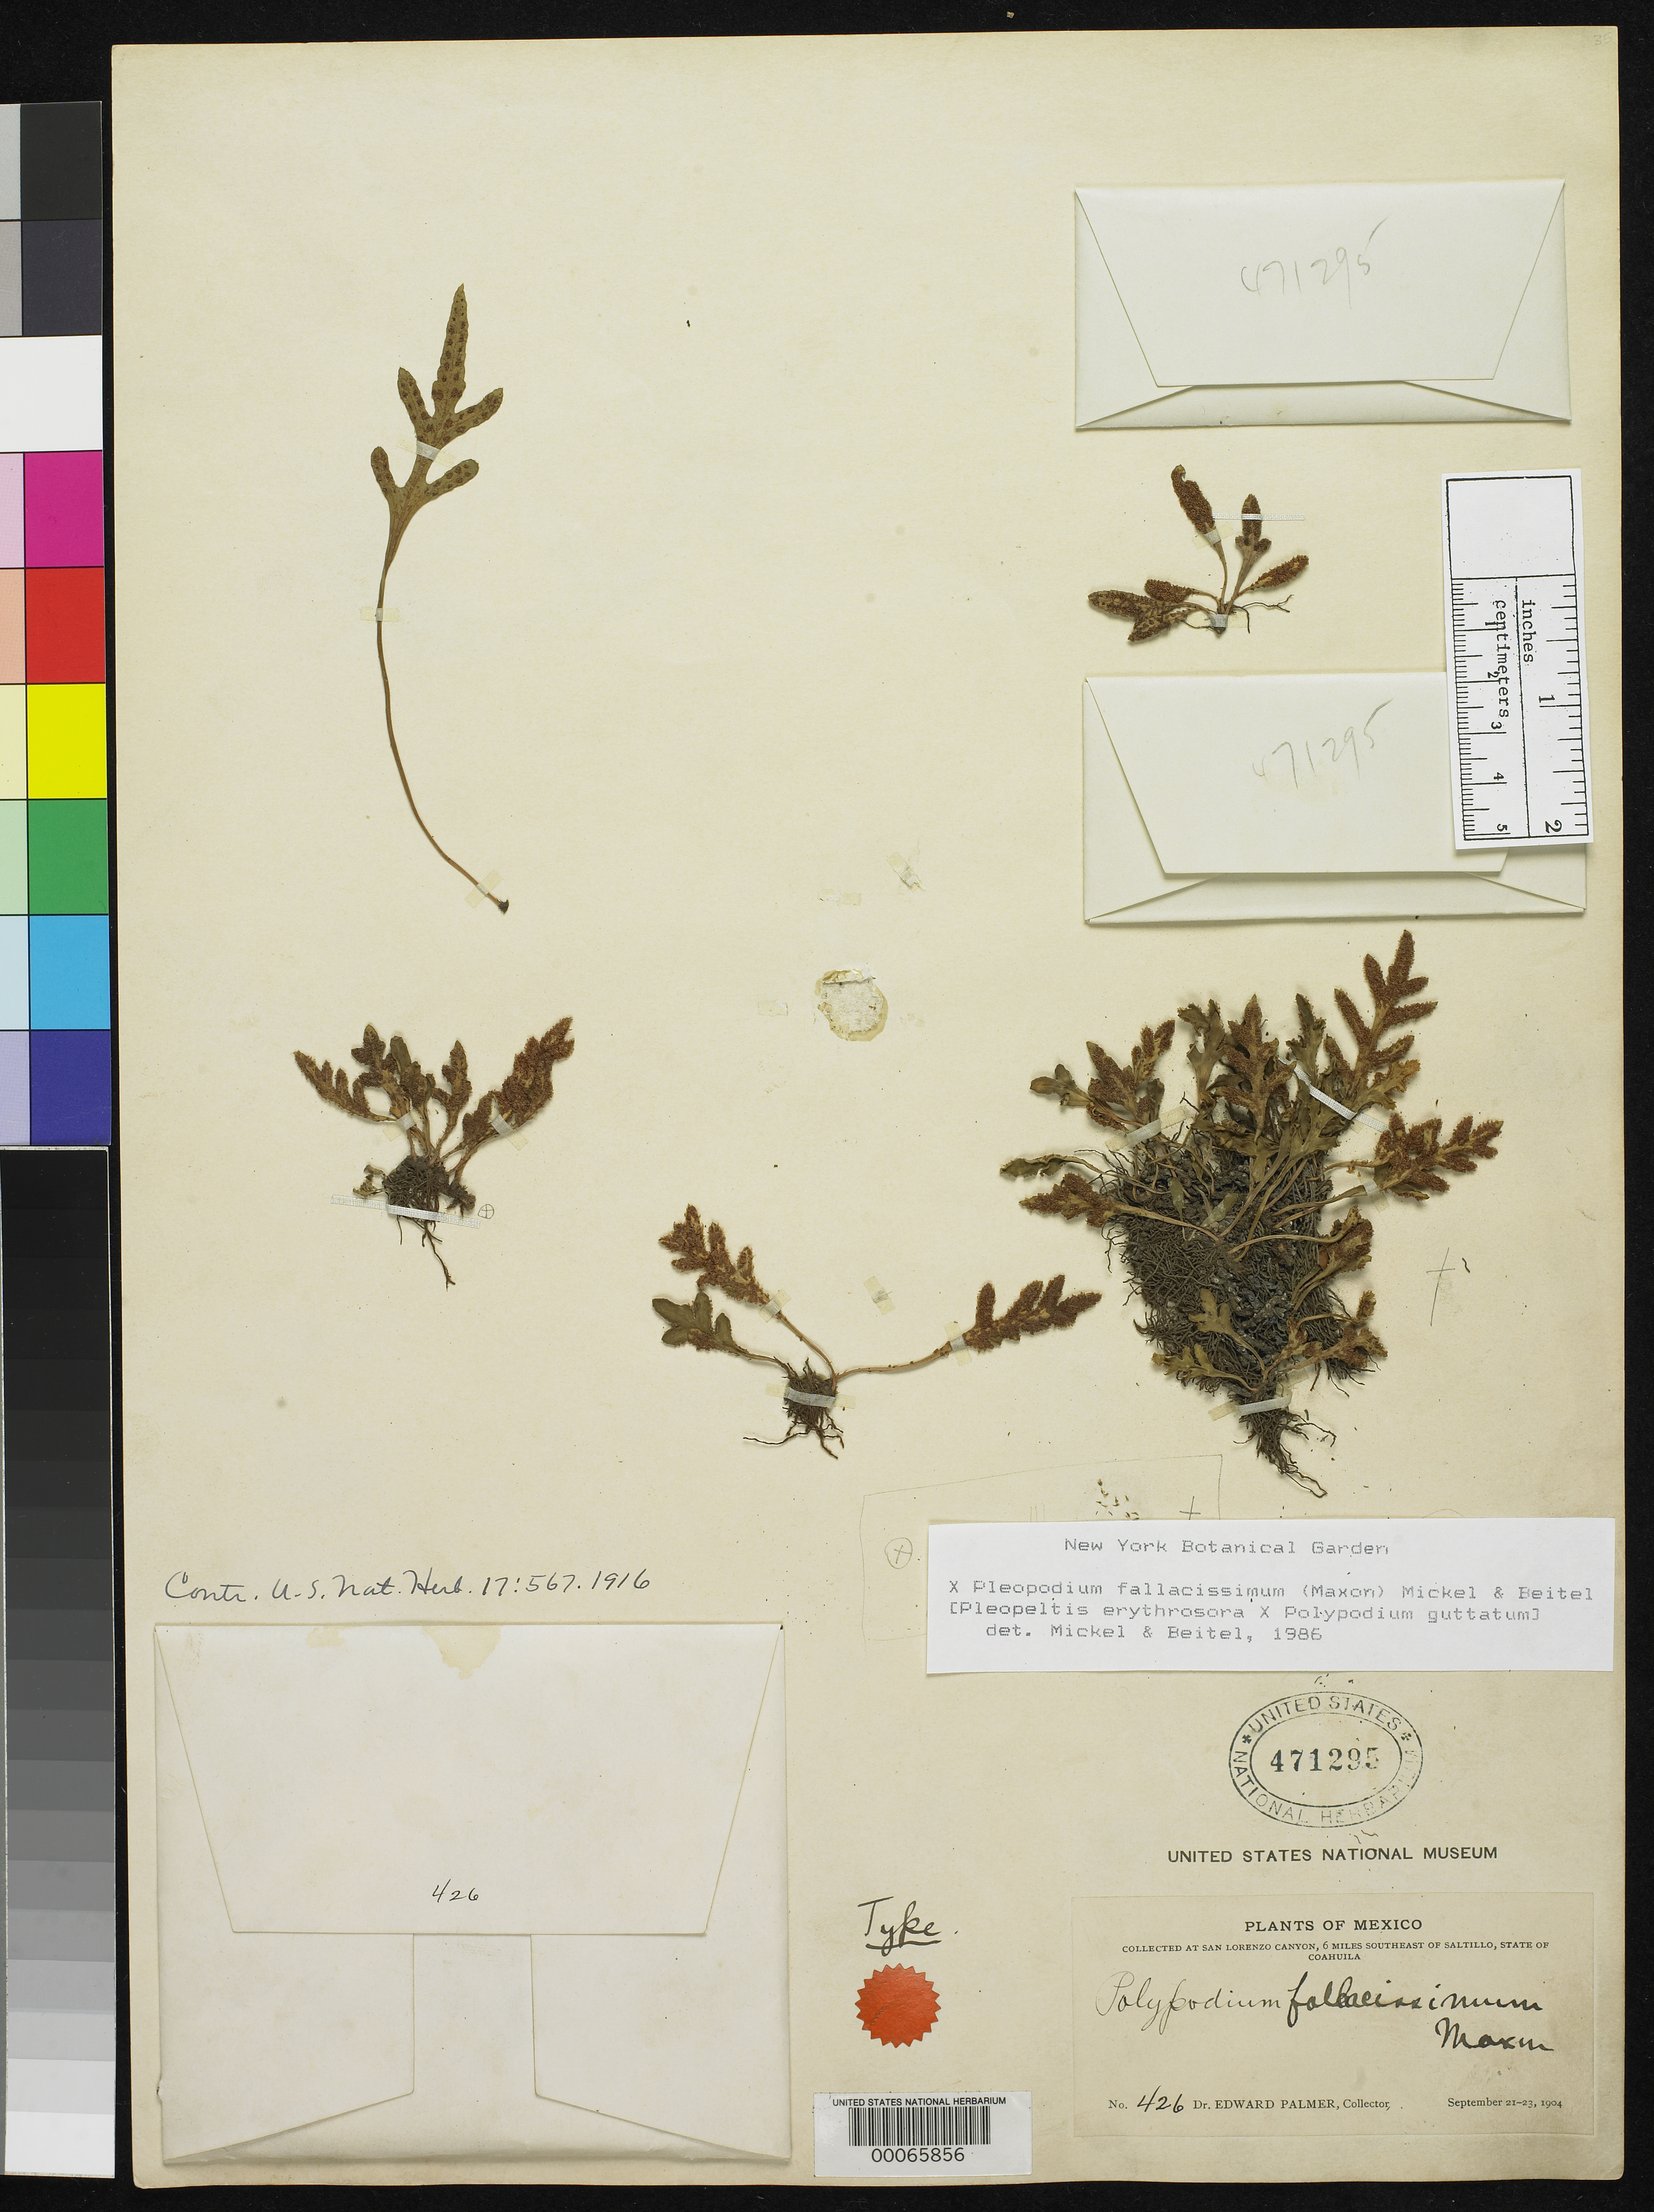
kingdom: Plantae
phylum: Tracheophyta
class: Polypodiopsida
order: Polypodiales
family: Polypodiaceae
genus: Polypodium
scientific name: Polypodium fallacissimum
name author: Maxon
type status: Holotype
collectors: E. Palmer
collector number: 426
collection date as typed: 21 Sep 1904 to 23 Sep 1904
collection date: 1904-09-21/1904-09-23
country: Mexico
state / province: Coahuila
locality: San Lorenzo Canyon, 6 mi SE of Saltillo.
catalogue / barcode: US 471295